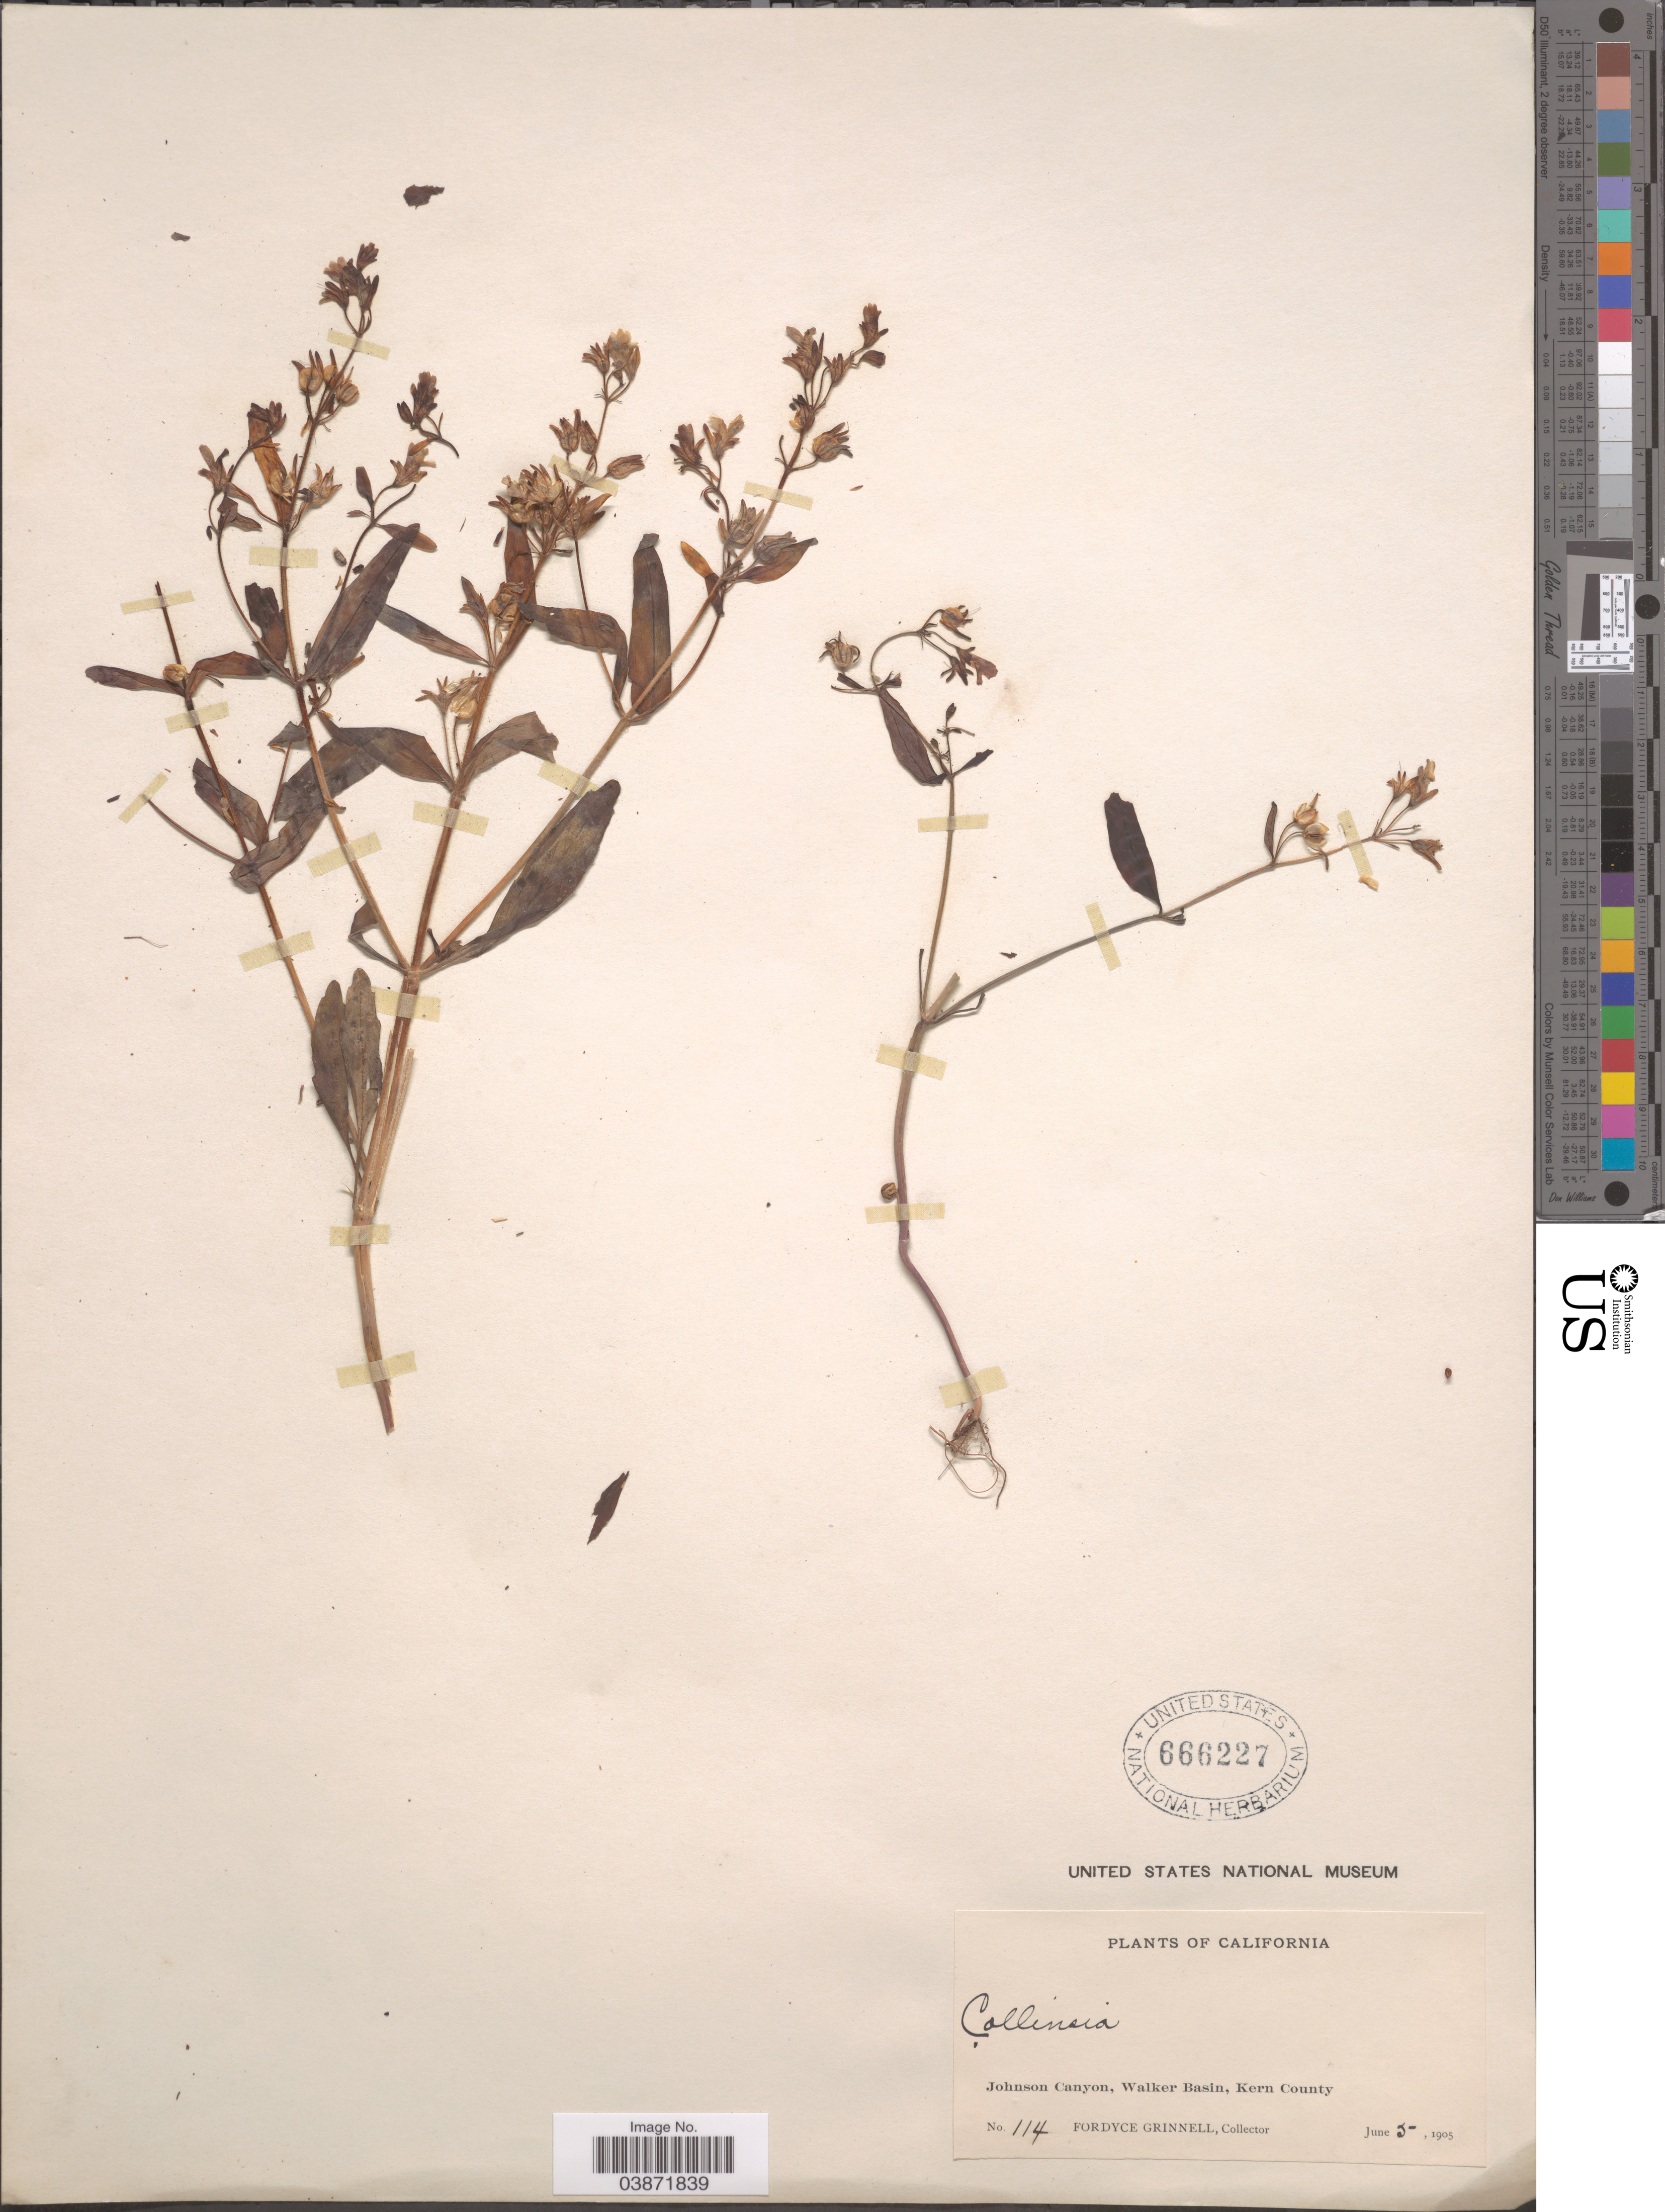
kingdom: Plantae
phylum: Tracheophyta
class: Magnoliopsida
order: Lamiales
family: Plantaginaceae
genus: Collinsia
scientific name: Collinsia sp.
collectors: F. Grinnell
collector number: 114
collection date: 1905-06-05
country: United States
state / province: California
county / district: Kern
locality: Johnson Canyon, Walker Basin, Kern County.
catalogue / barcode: US 666227